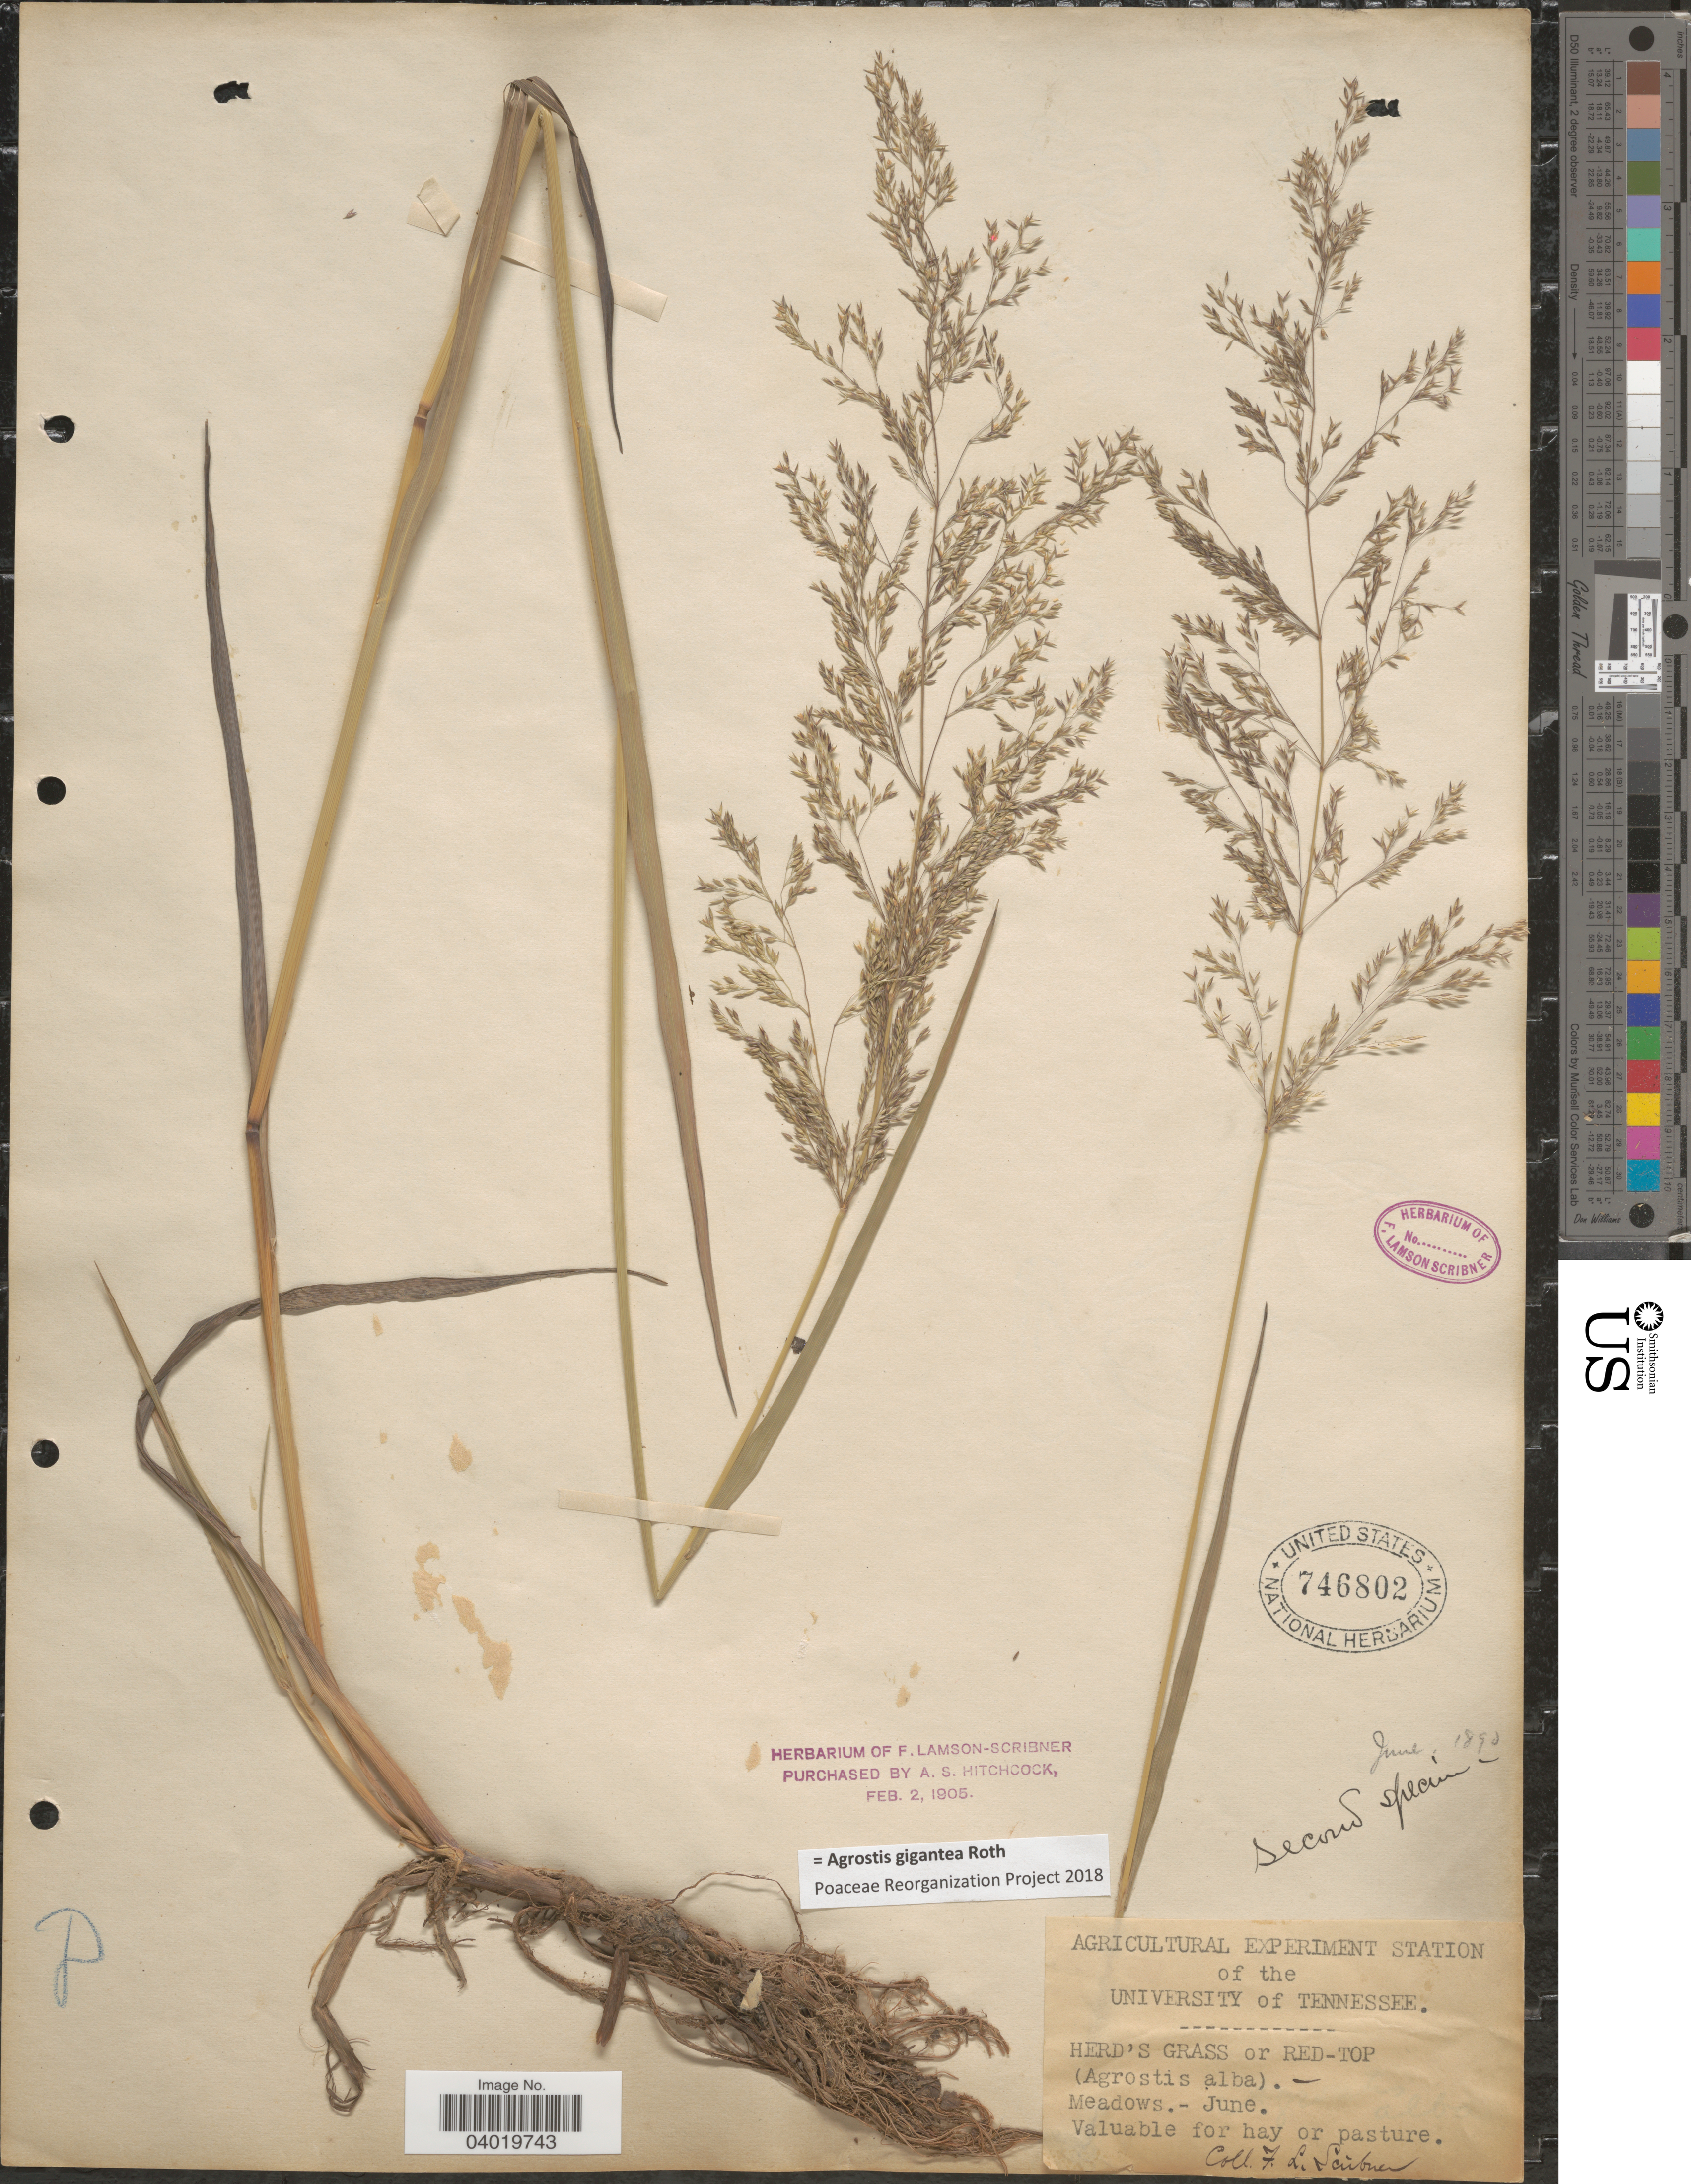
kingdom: Plantae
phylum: Tracheophyta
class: Liliopsida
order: Poales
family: Poaceae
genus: Agrostis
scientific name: Agrostis gigantea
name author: Roth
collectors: F. L. Scribner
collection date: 1893-06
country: United States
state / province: Tennessee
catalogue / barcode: US 746802